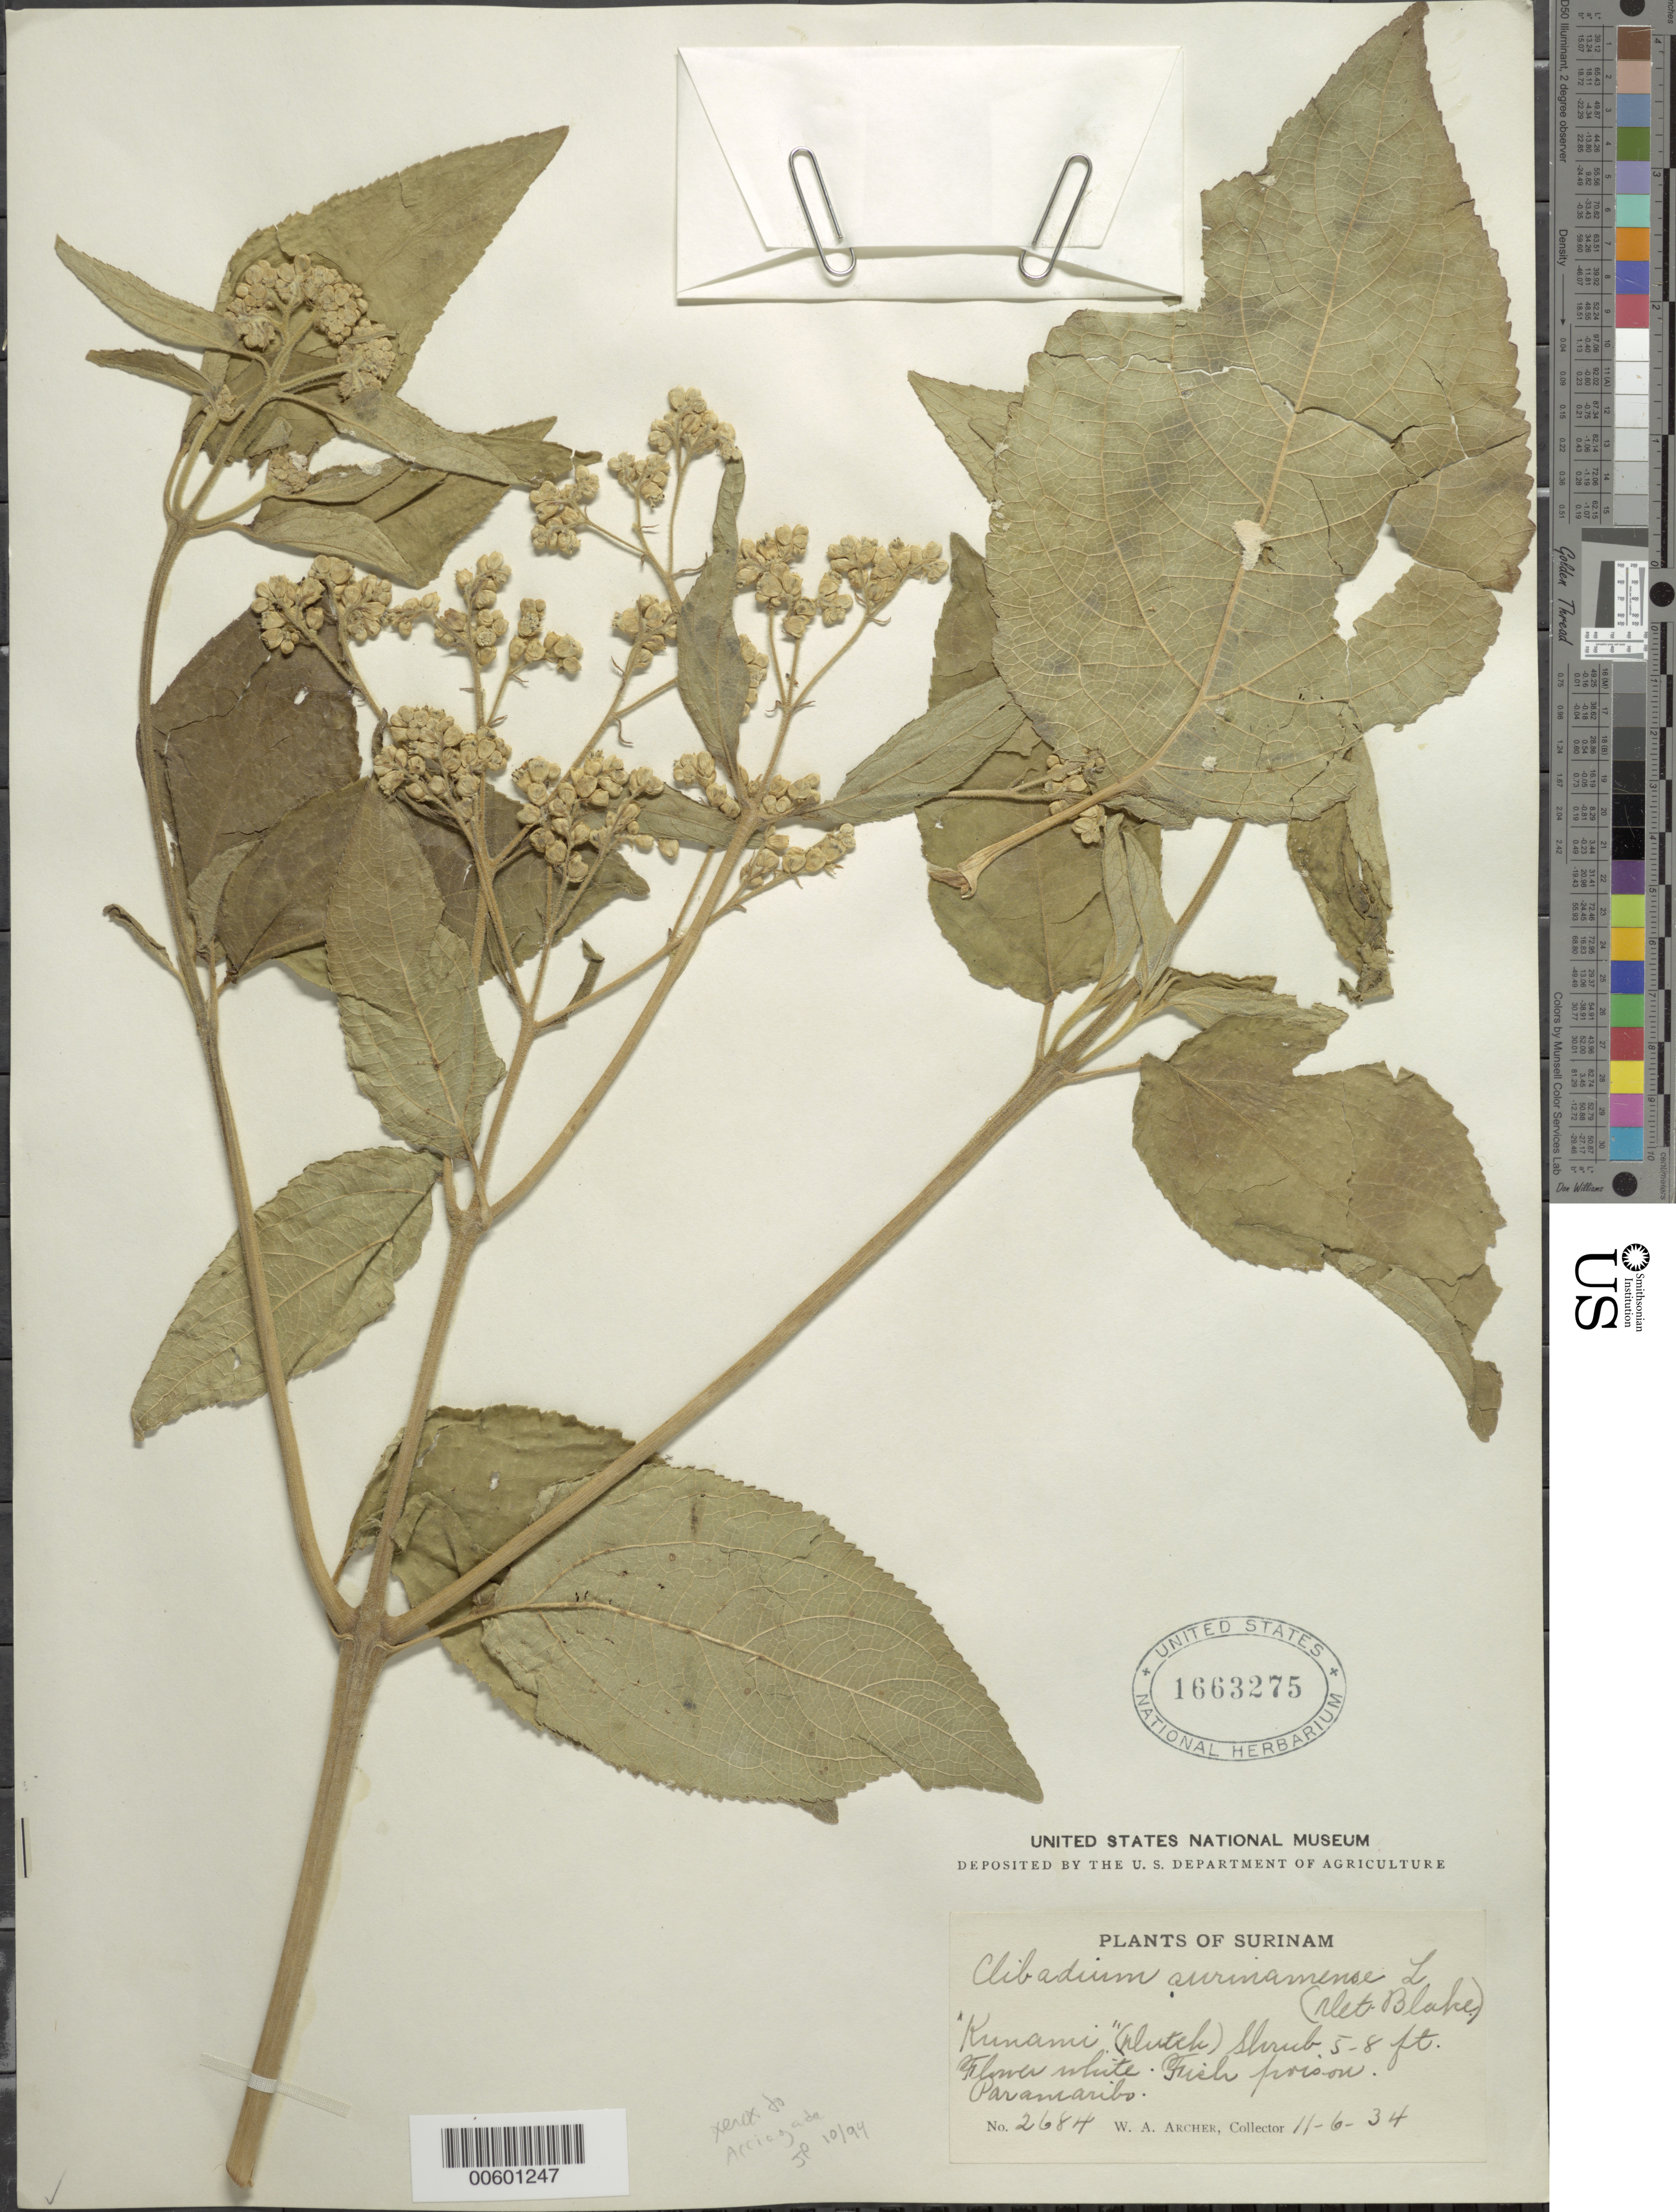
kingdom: Plantae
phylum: Tracheophyta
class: Magnoliopsida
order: Asterales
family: Asteraceae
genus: Clibadium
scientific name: Clibadium surinamense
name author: L.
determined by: Blake, --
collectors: W. A. Archer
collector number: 2684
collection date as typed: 6-Nov-34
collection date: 1934-11-06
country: Suriname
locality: Paramaribo, 13 km NW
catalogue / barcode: US 1663275